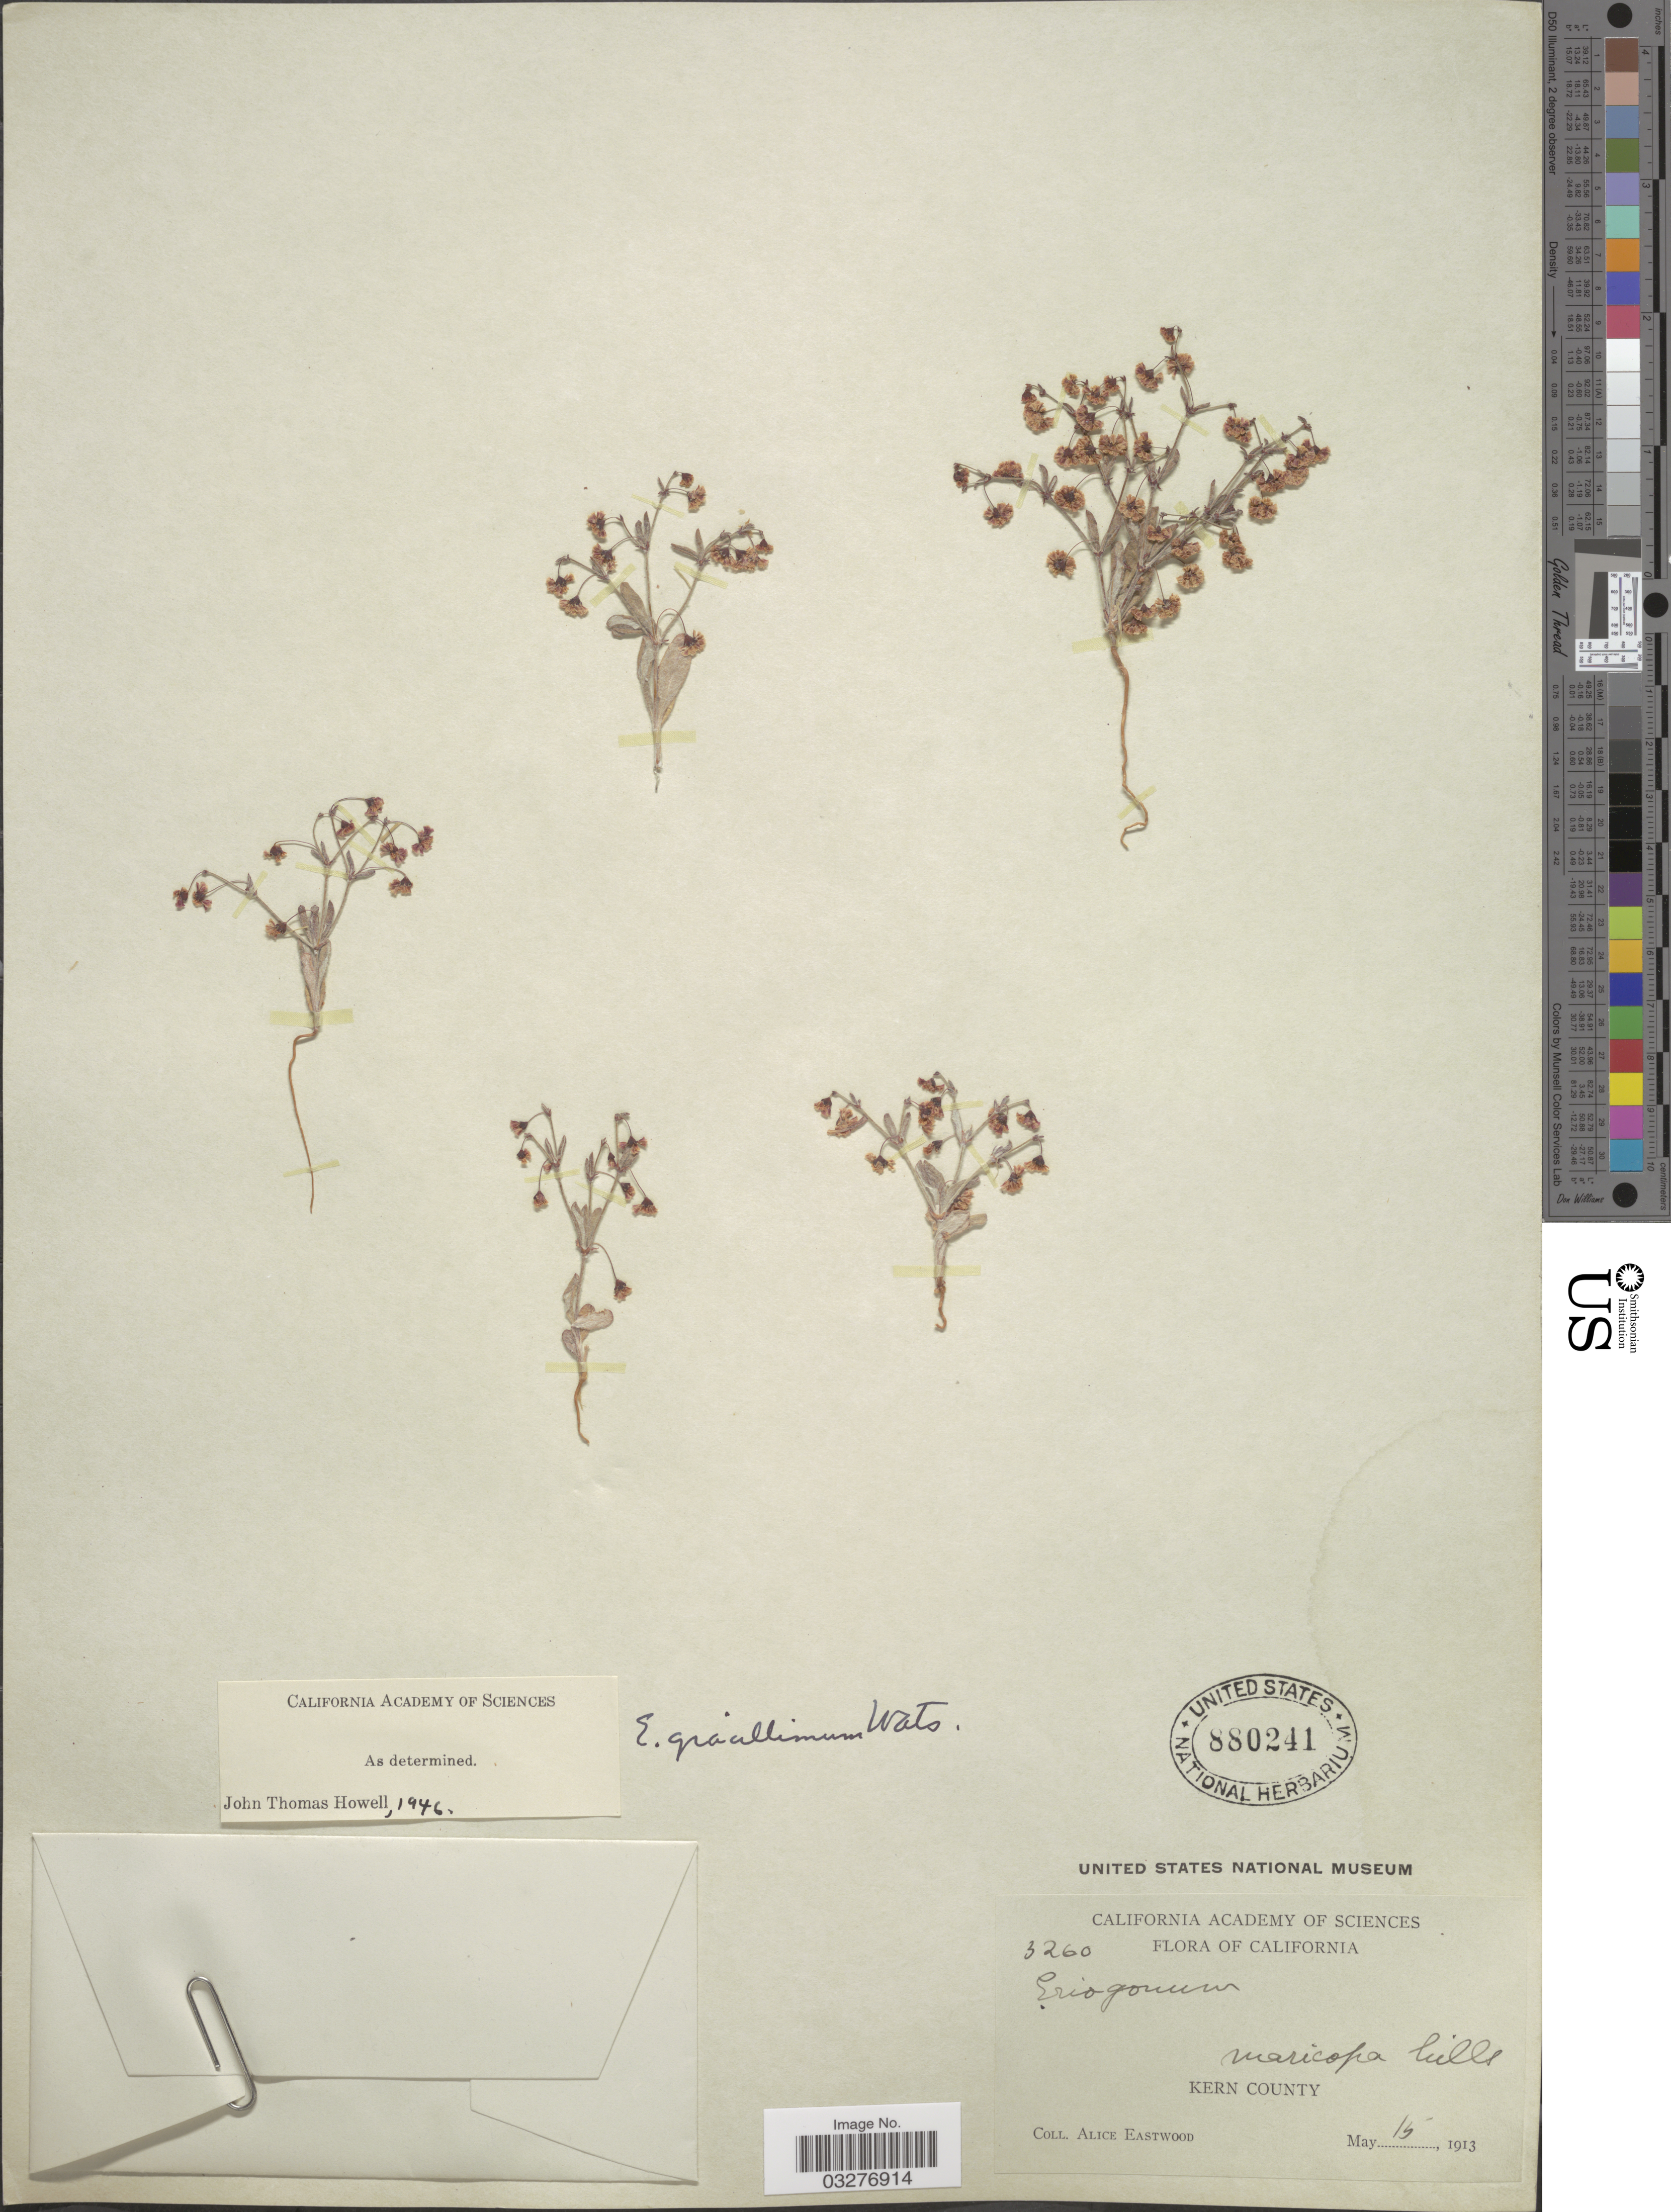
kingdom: Plantae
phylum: Tracheophyta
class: Magnoliopsida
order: Caryophyllales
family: Polygonaceae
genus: Eriogonum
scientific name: Eriogonum gracillimum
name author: S. Watson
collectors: A. Eastwood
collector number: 3260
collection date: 1913-05-15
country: United States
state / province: California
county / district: Kern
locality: Maricopa hills, Kern County.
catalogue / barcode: US 880241